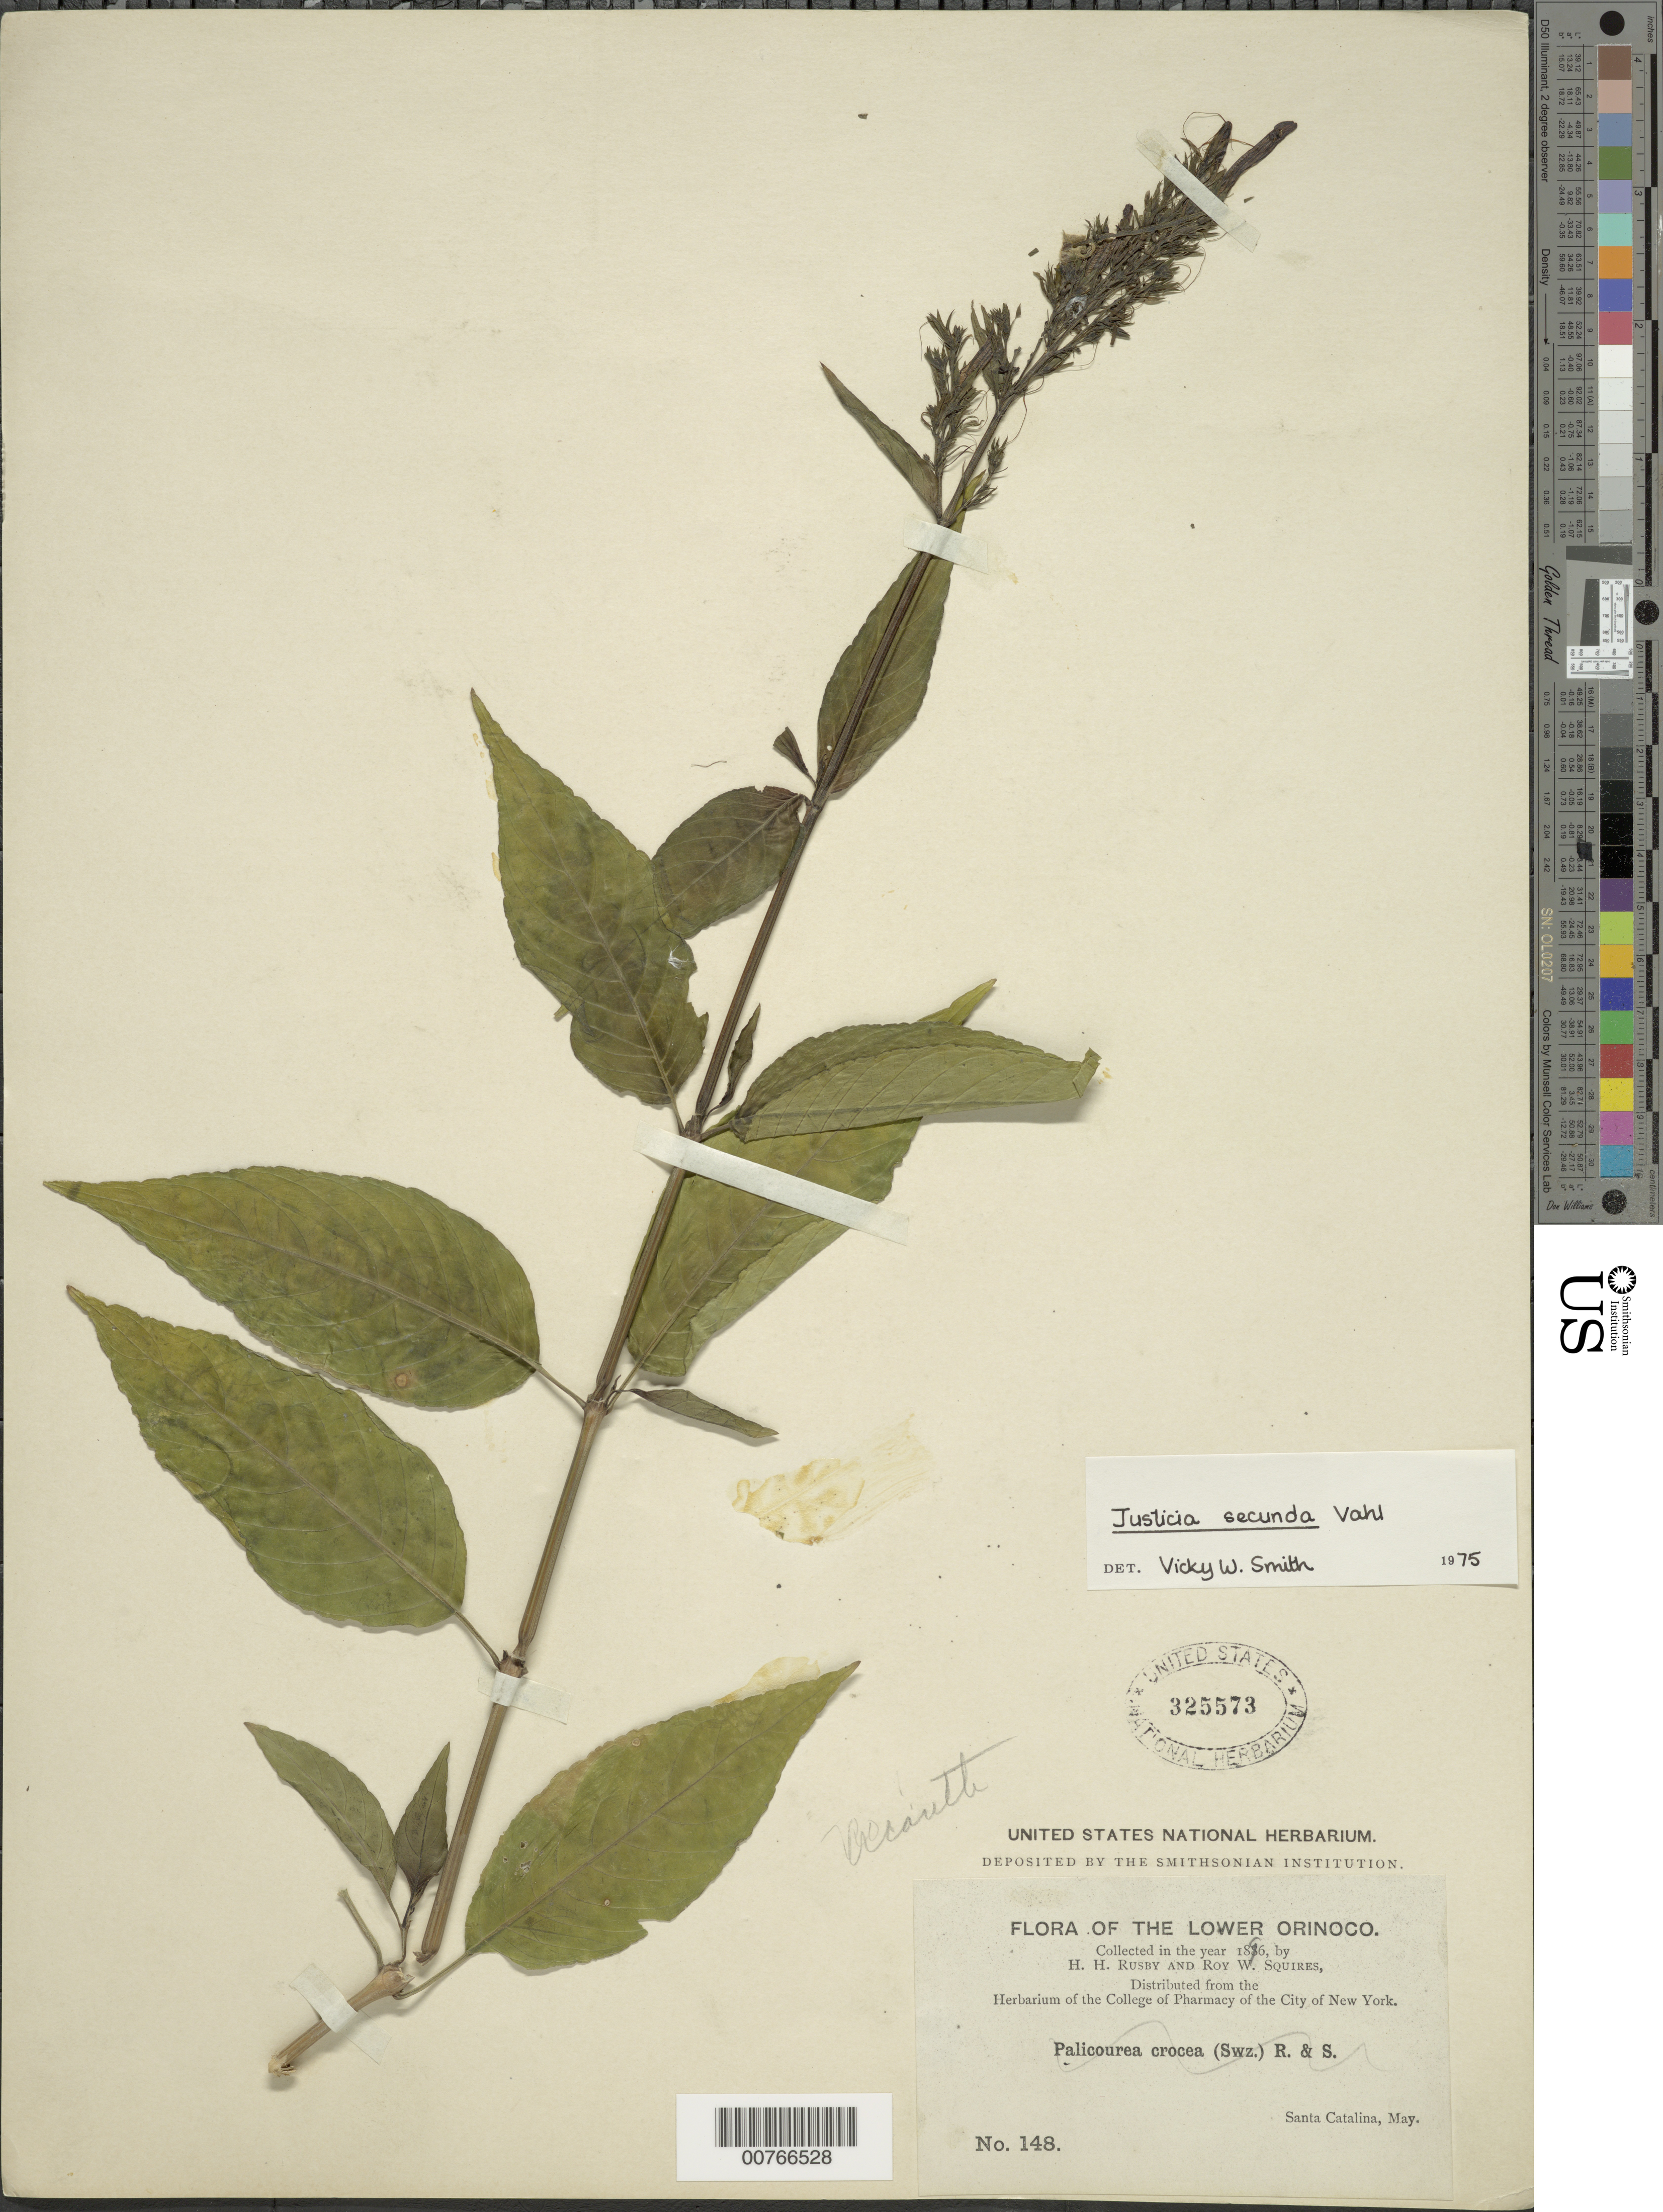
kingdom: Plantae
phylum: Tracheophyta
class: Magnoliopsida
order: Lamiales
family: Acanthaceae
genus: Justicia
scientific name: Justicia secunda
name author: Vahl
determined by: Smith, V.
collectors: H. H. Rusby & R. Squires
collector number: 148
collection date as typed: May 1896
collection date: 1896-05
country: Venezuela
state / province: Delta Amacuro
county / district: Tucupita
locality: Lower Orinoco, Santa Catalina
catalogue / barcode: US 325573